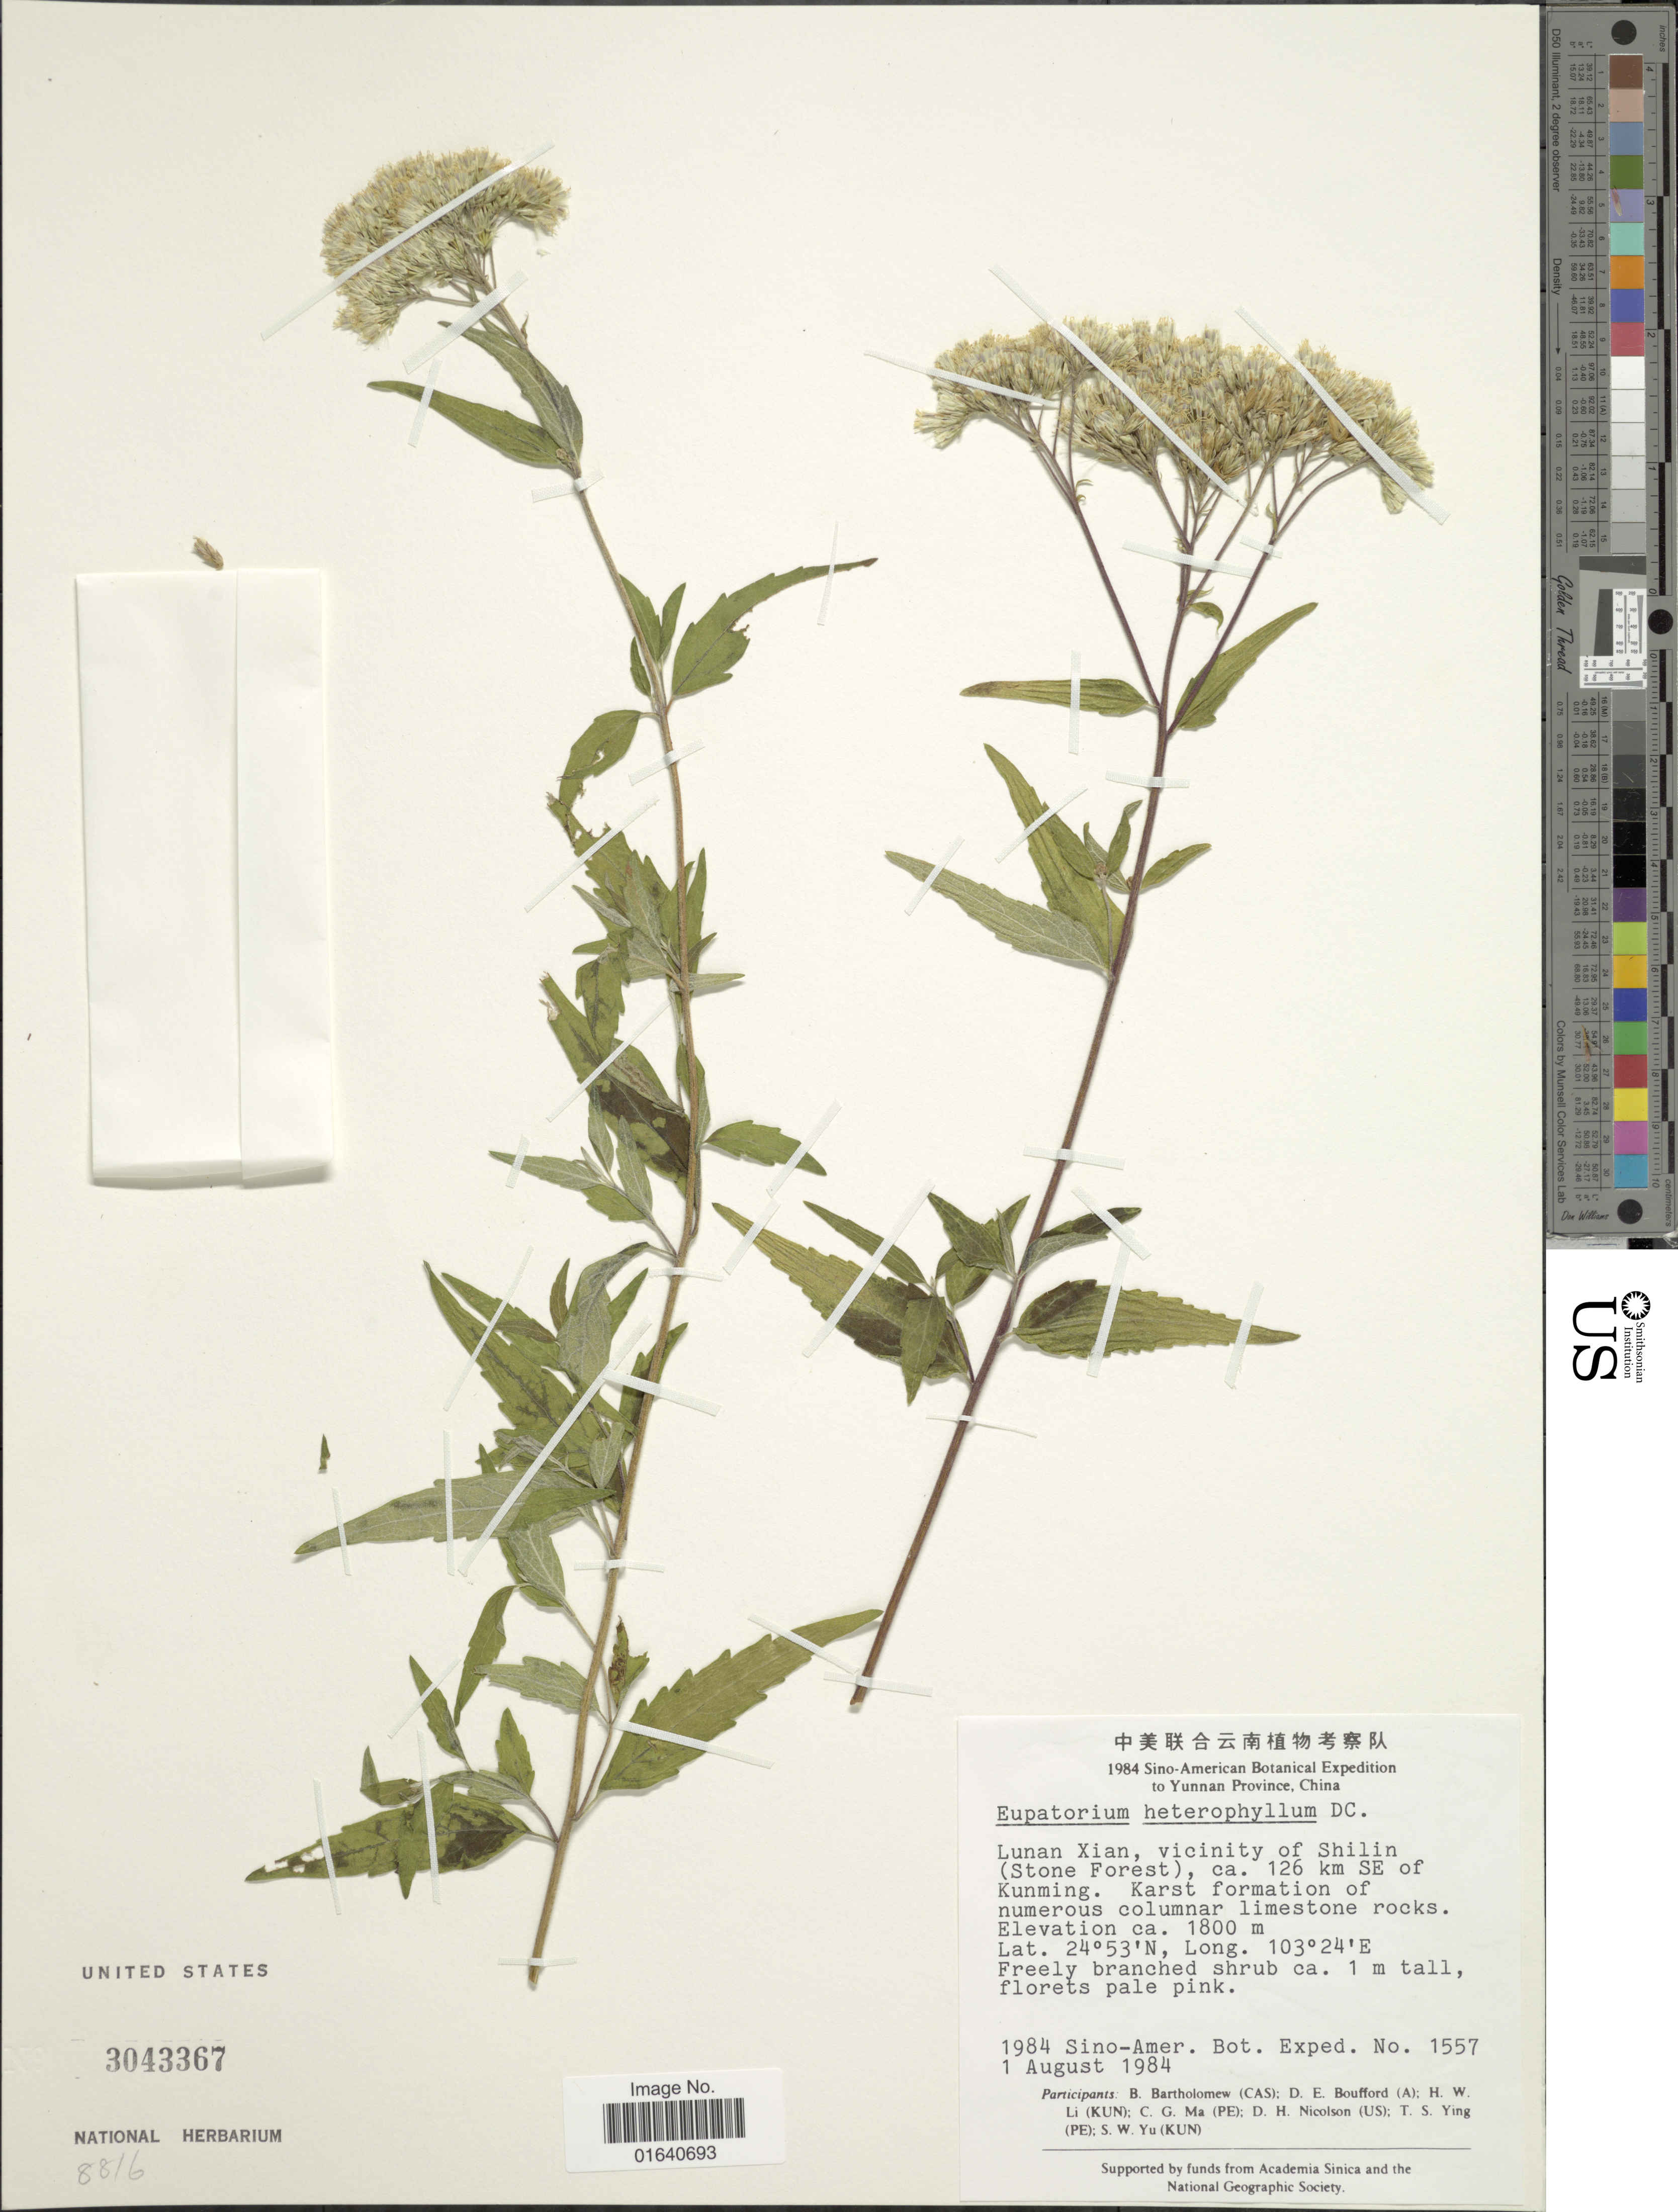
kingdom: Plantae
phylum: Tracheophyta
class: Magnoliopsida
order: Asterales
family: Asteraceae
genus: Eupatorium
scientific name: Eupatorium heterophyllum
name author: A. Rich.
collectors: Sino-Amer. Bot. Exped. 1984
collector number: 1557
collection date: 1984-08-01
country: China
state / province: Yunnan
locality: Lunan Xian, vicinity of Shili (Stone Forest), ca. 126 km SE of Kunmingm Karst formation of numerous columnar limestone rocks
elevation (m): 1800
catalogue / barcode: US 3043367